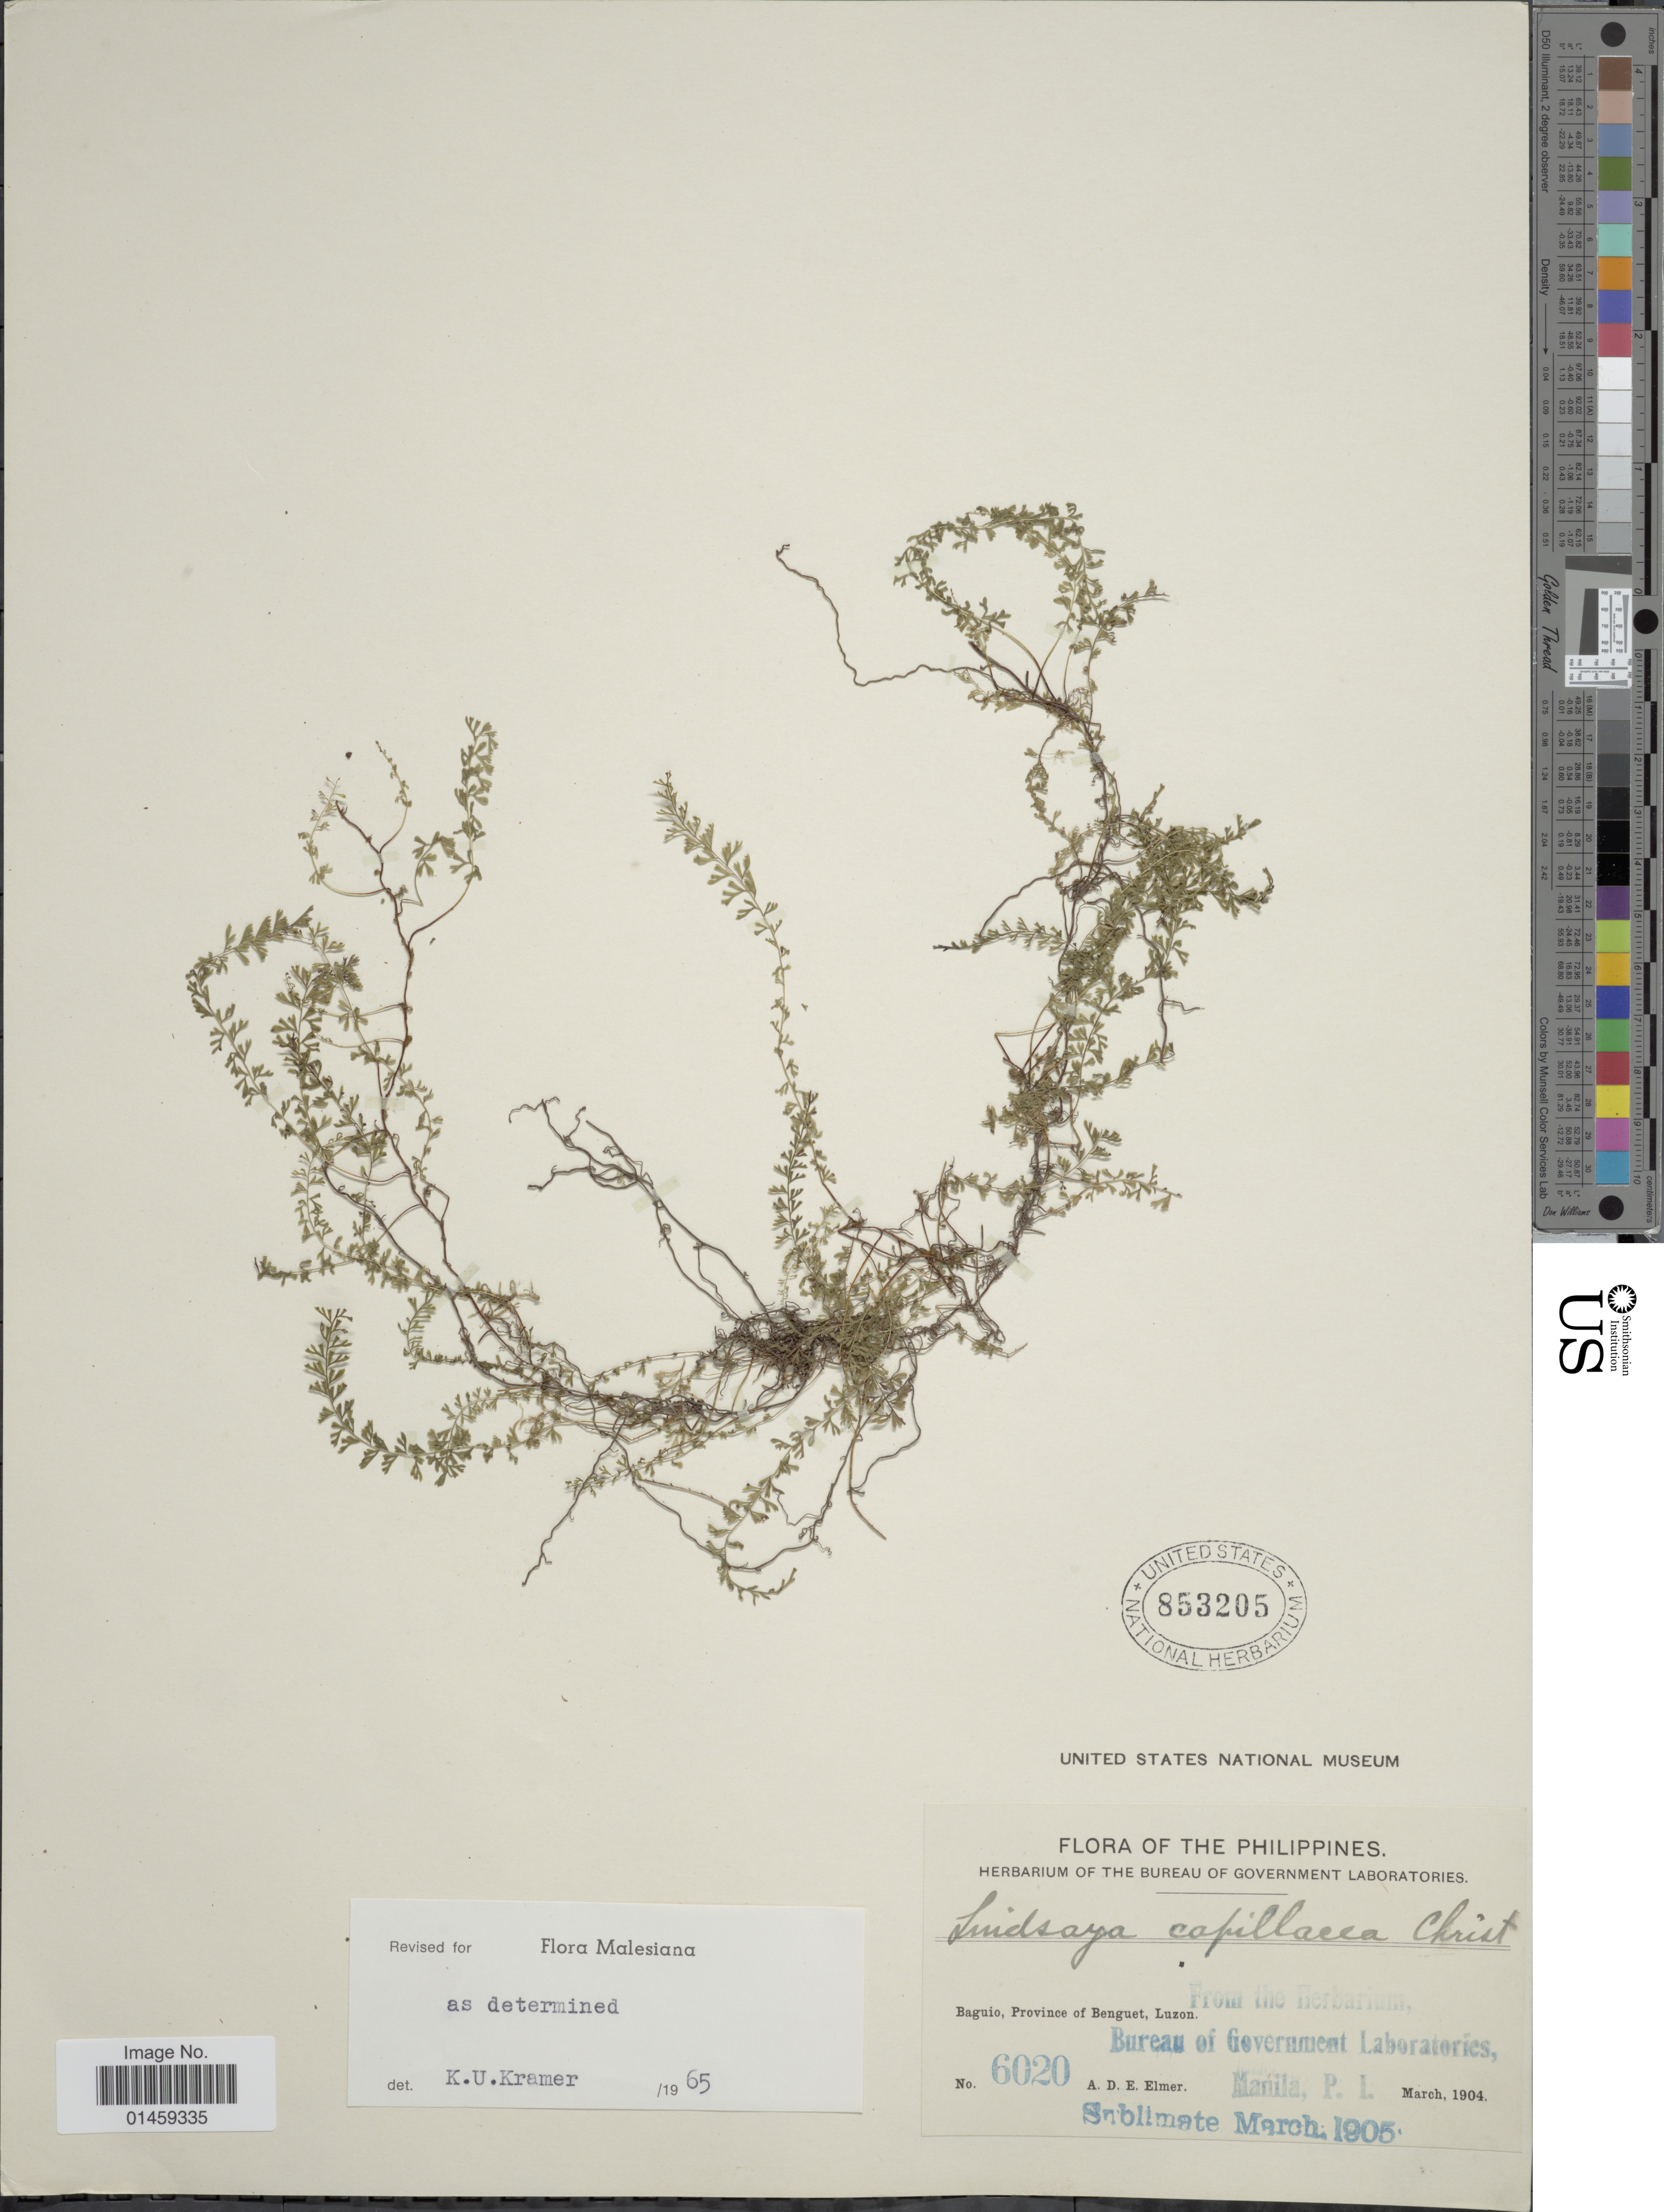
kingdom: Plantae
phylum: Tracheophyta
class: Polypodiopsida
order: Polypodiales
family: Lindsaeaceae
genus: Lindsaea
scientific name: Lindsaea capillacea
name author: Christ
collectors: A. D. E. Elmer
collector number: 6020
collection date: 1904-03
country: Philippines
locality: Baguio, Province of Benguet, Luzon.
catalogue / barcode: US 853205